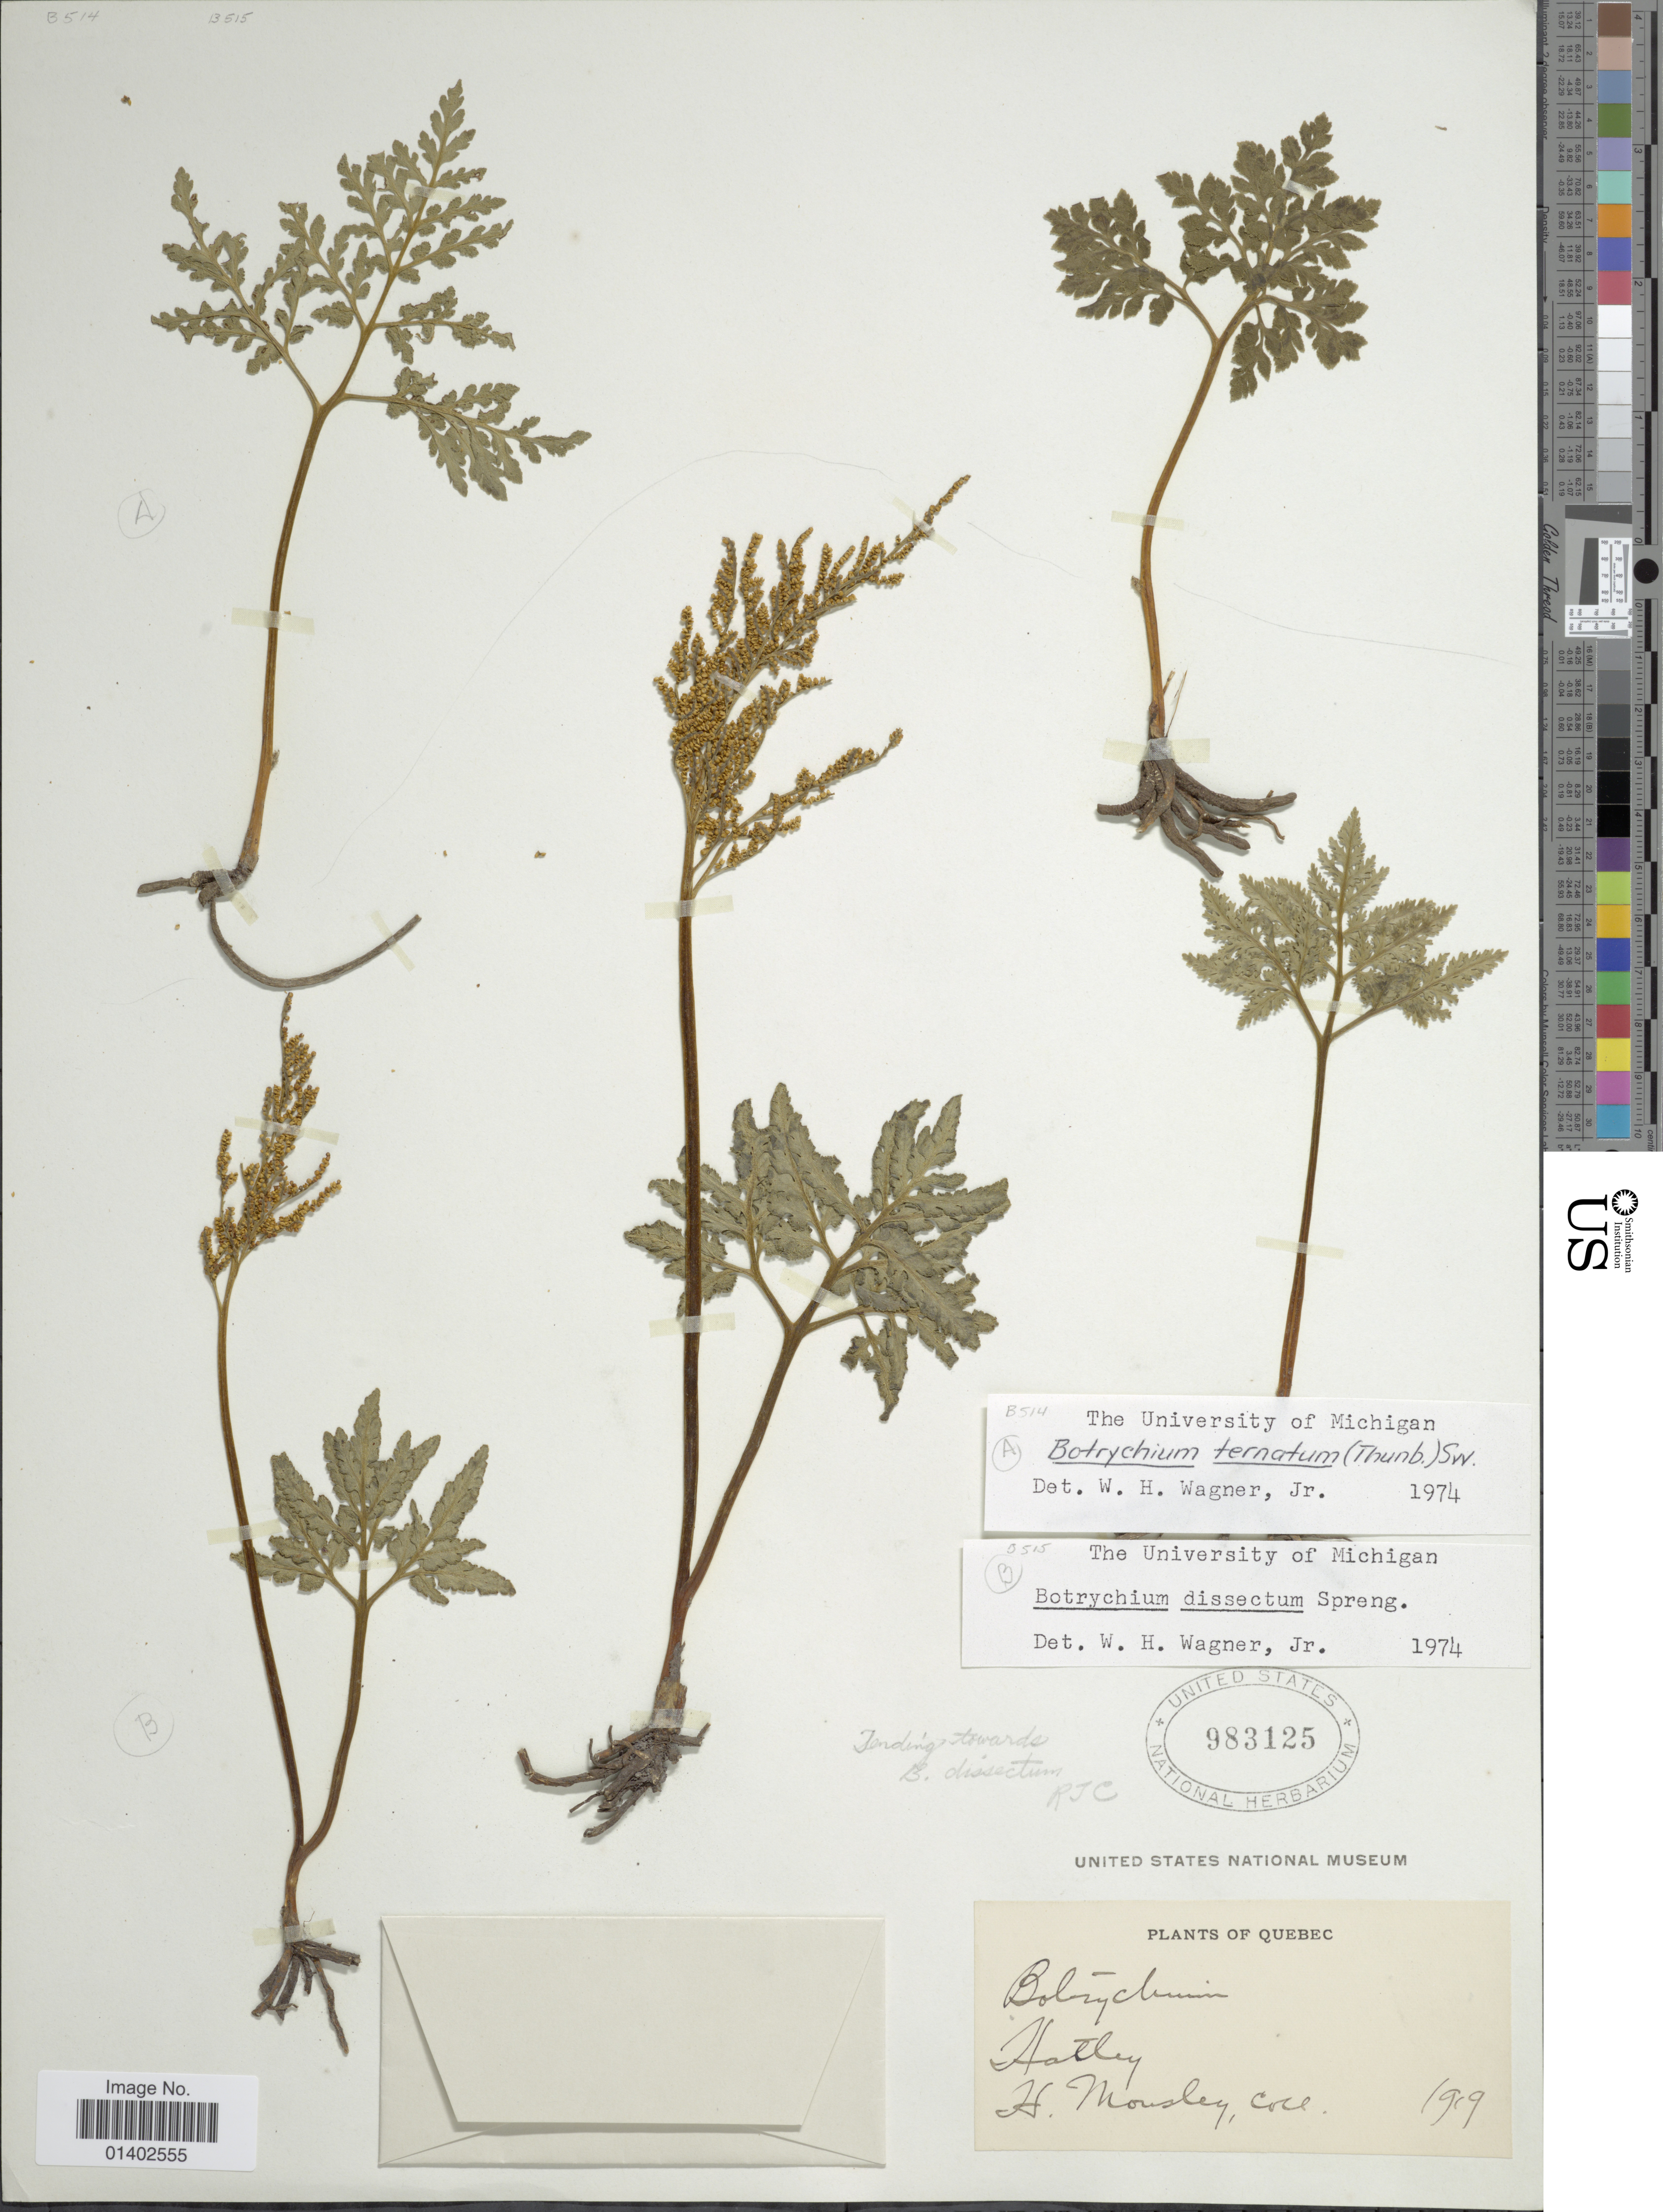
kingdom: Plantae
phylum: Tracheophyta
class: Polypodiopsida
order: Ophioglossales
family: Ophioglossaceae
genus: Botrychium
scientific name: Botrychium rugulosum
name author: W.H. Wagner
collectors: H. Mousley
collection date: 1919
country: Canada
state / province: Quebec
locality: Hatley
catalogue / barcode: US 983125